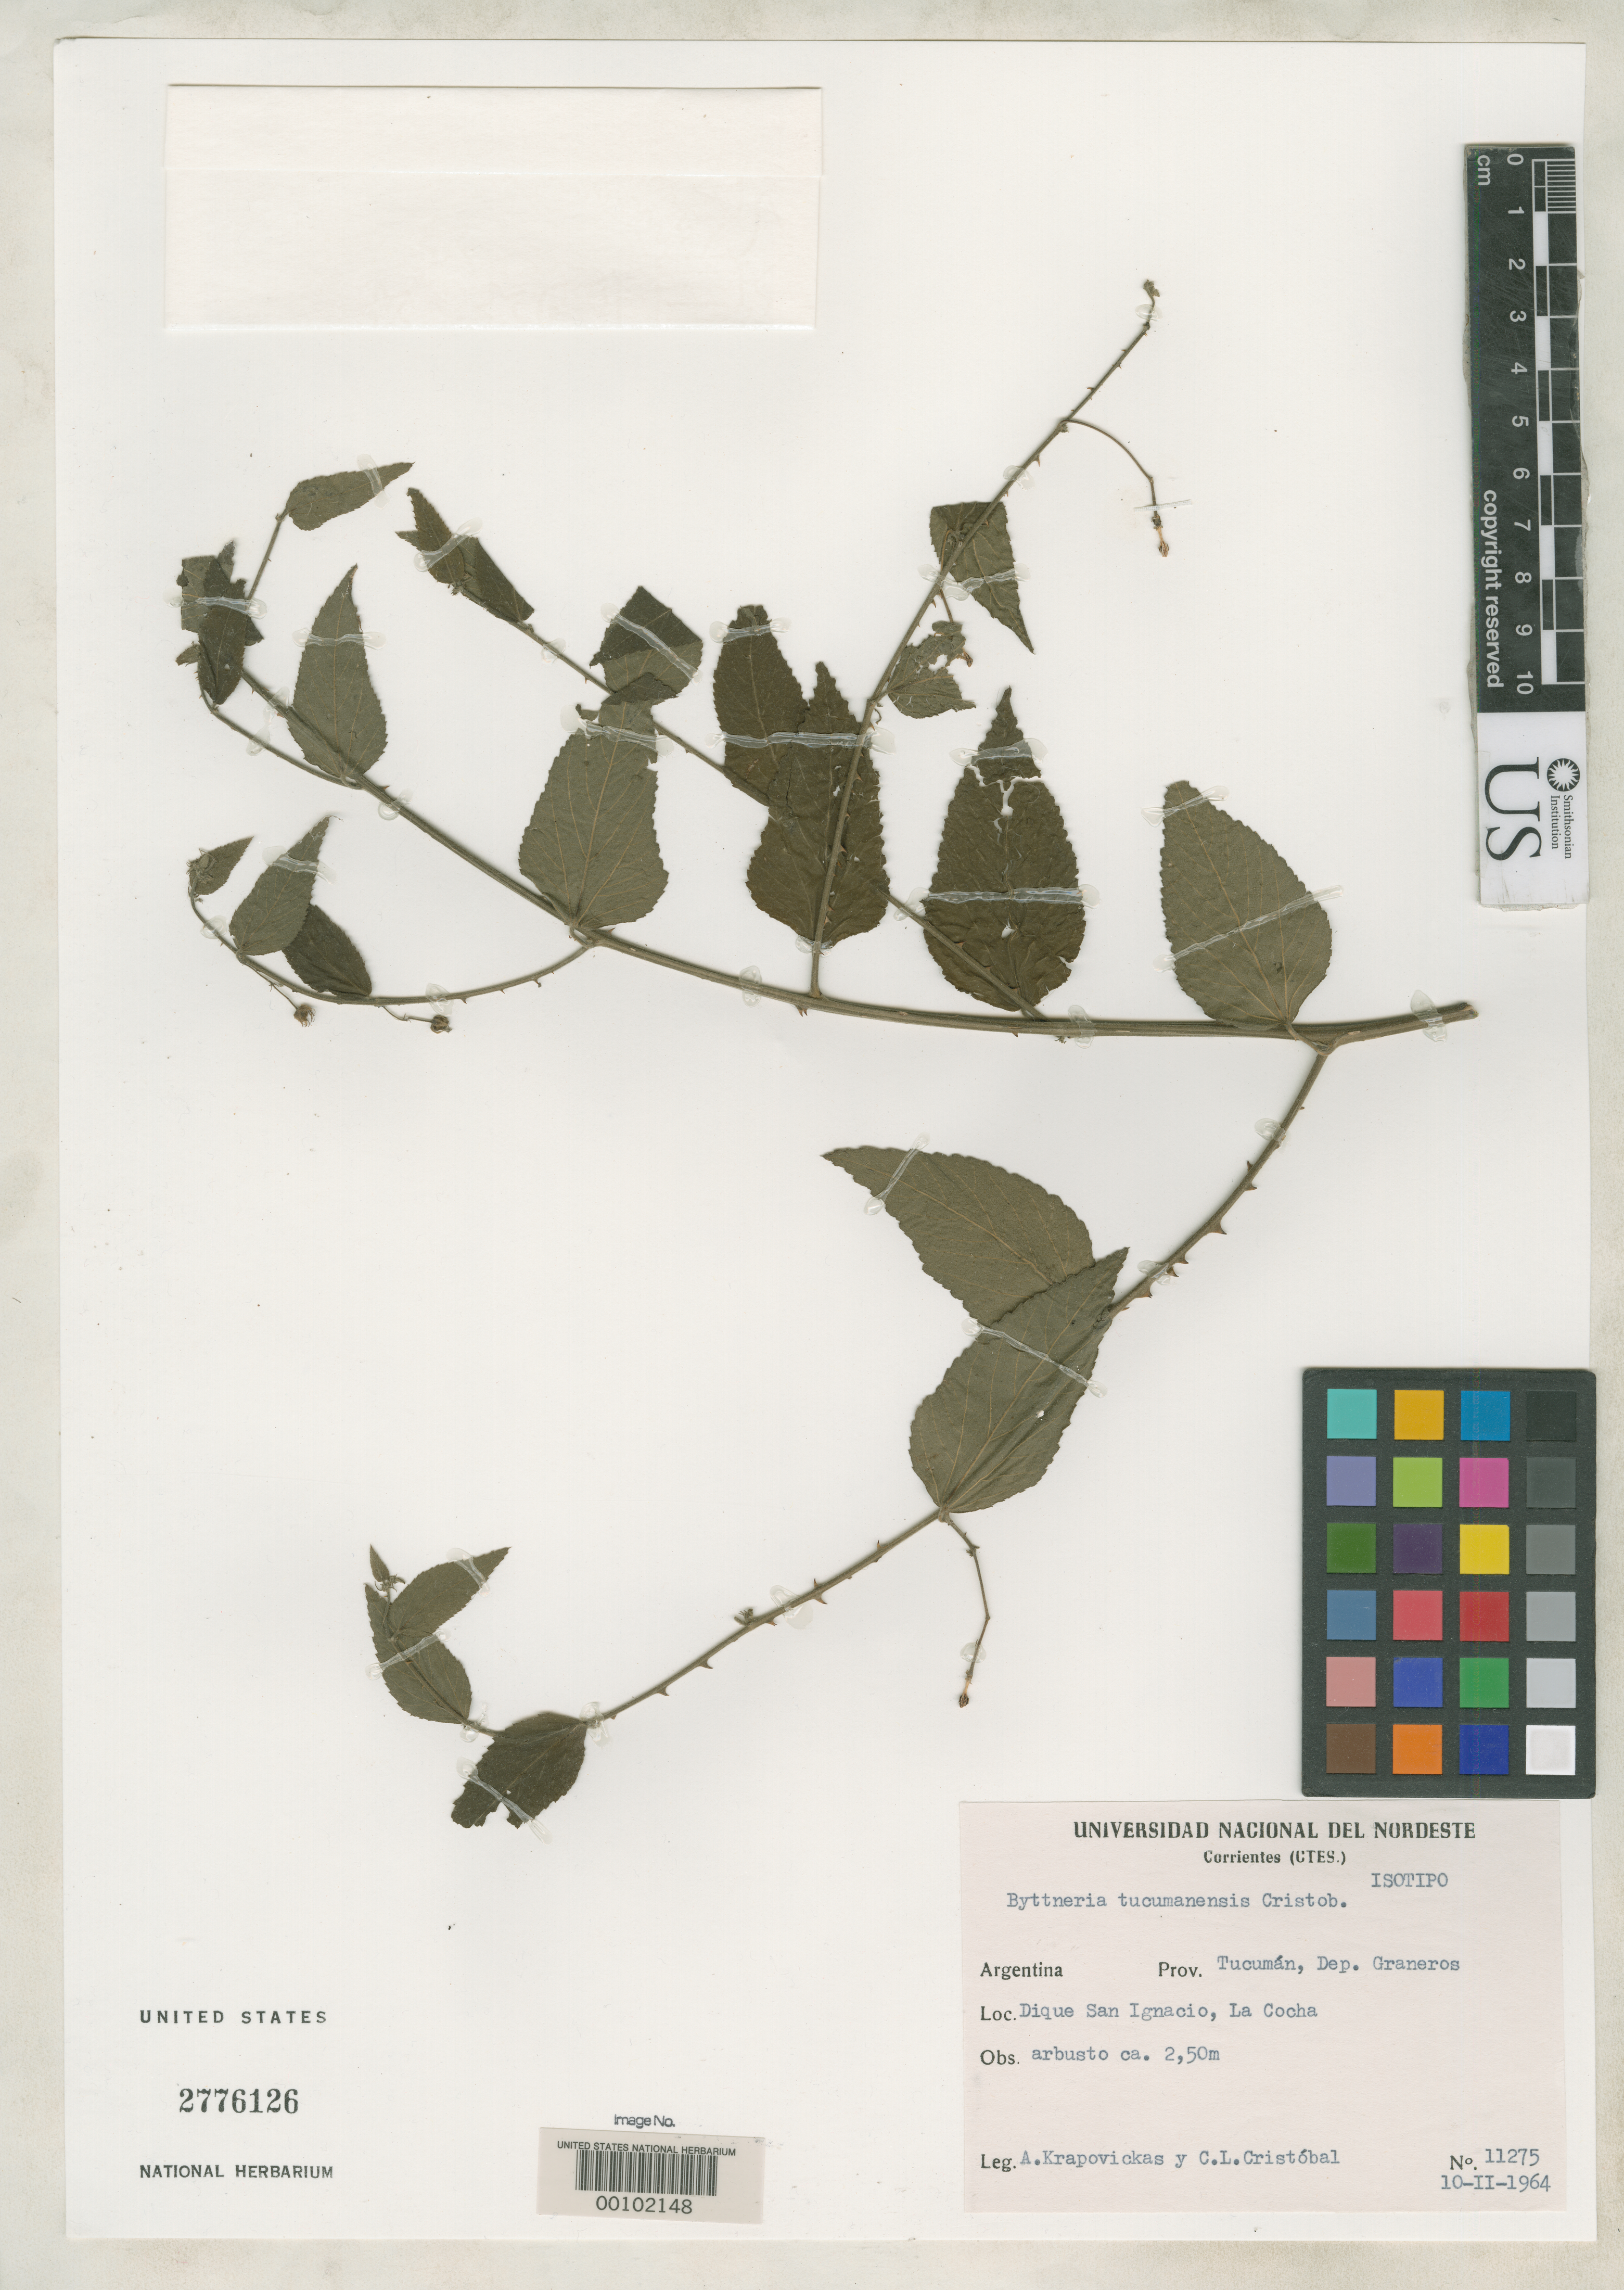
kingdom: Plantae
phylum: Tracheophyta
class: Magnoliopsida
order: Malvales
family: Malvaceae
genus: Byttneria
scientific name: Byttneria tucumanensis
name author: Cristóbal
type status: Isotype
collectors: A. Krapovickas & C. L. Cristóbal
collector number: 11275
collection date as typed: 10 Feb 1964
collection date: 1964-02-10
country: Argentina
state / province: Tucumán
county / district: Graneros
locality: Dique San Ignacio, La Cocha.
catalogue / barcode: US 2776126